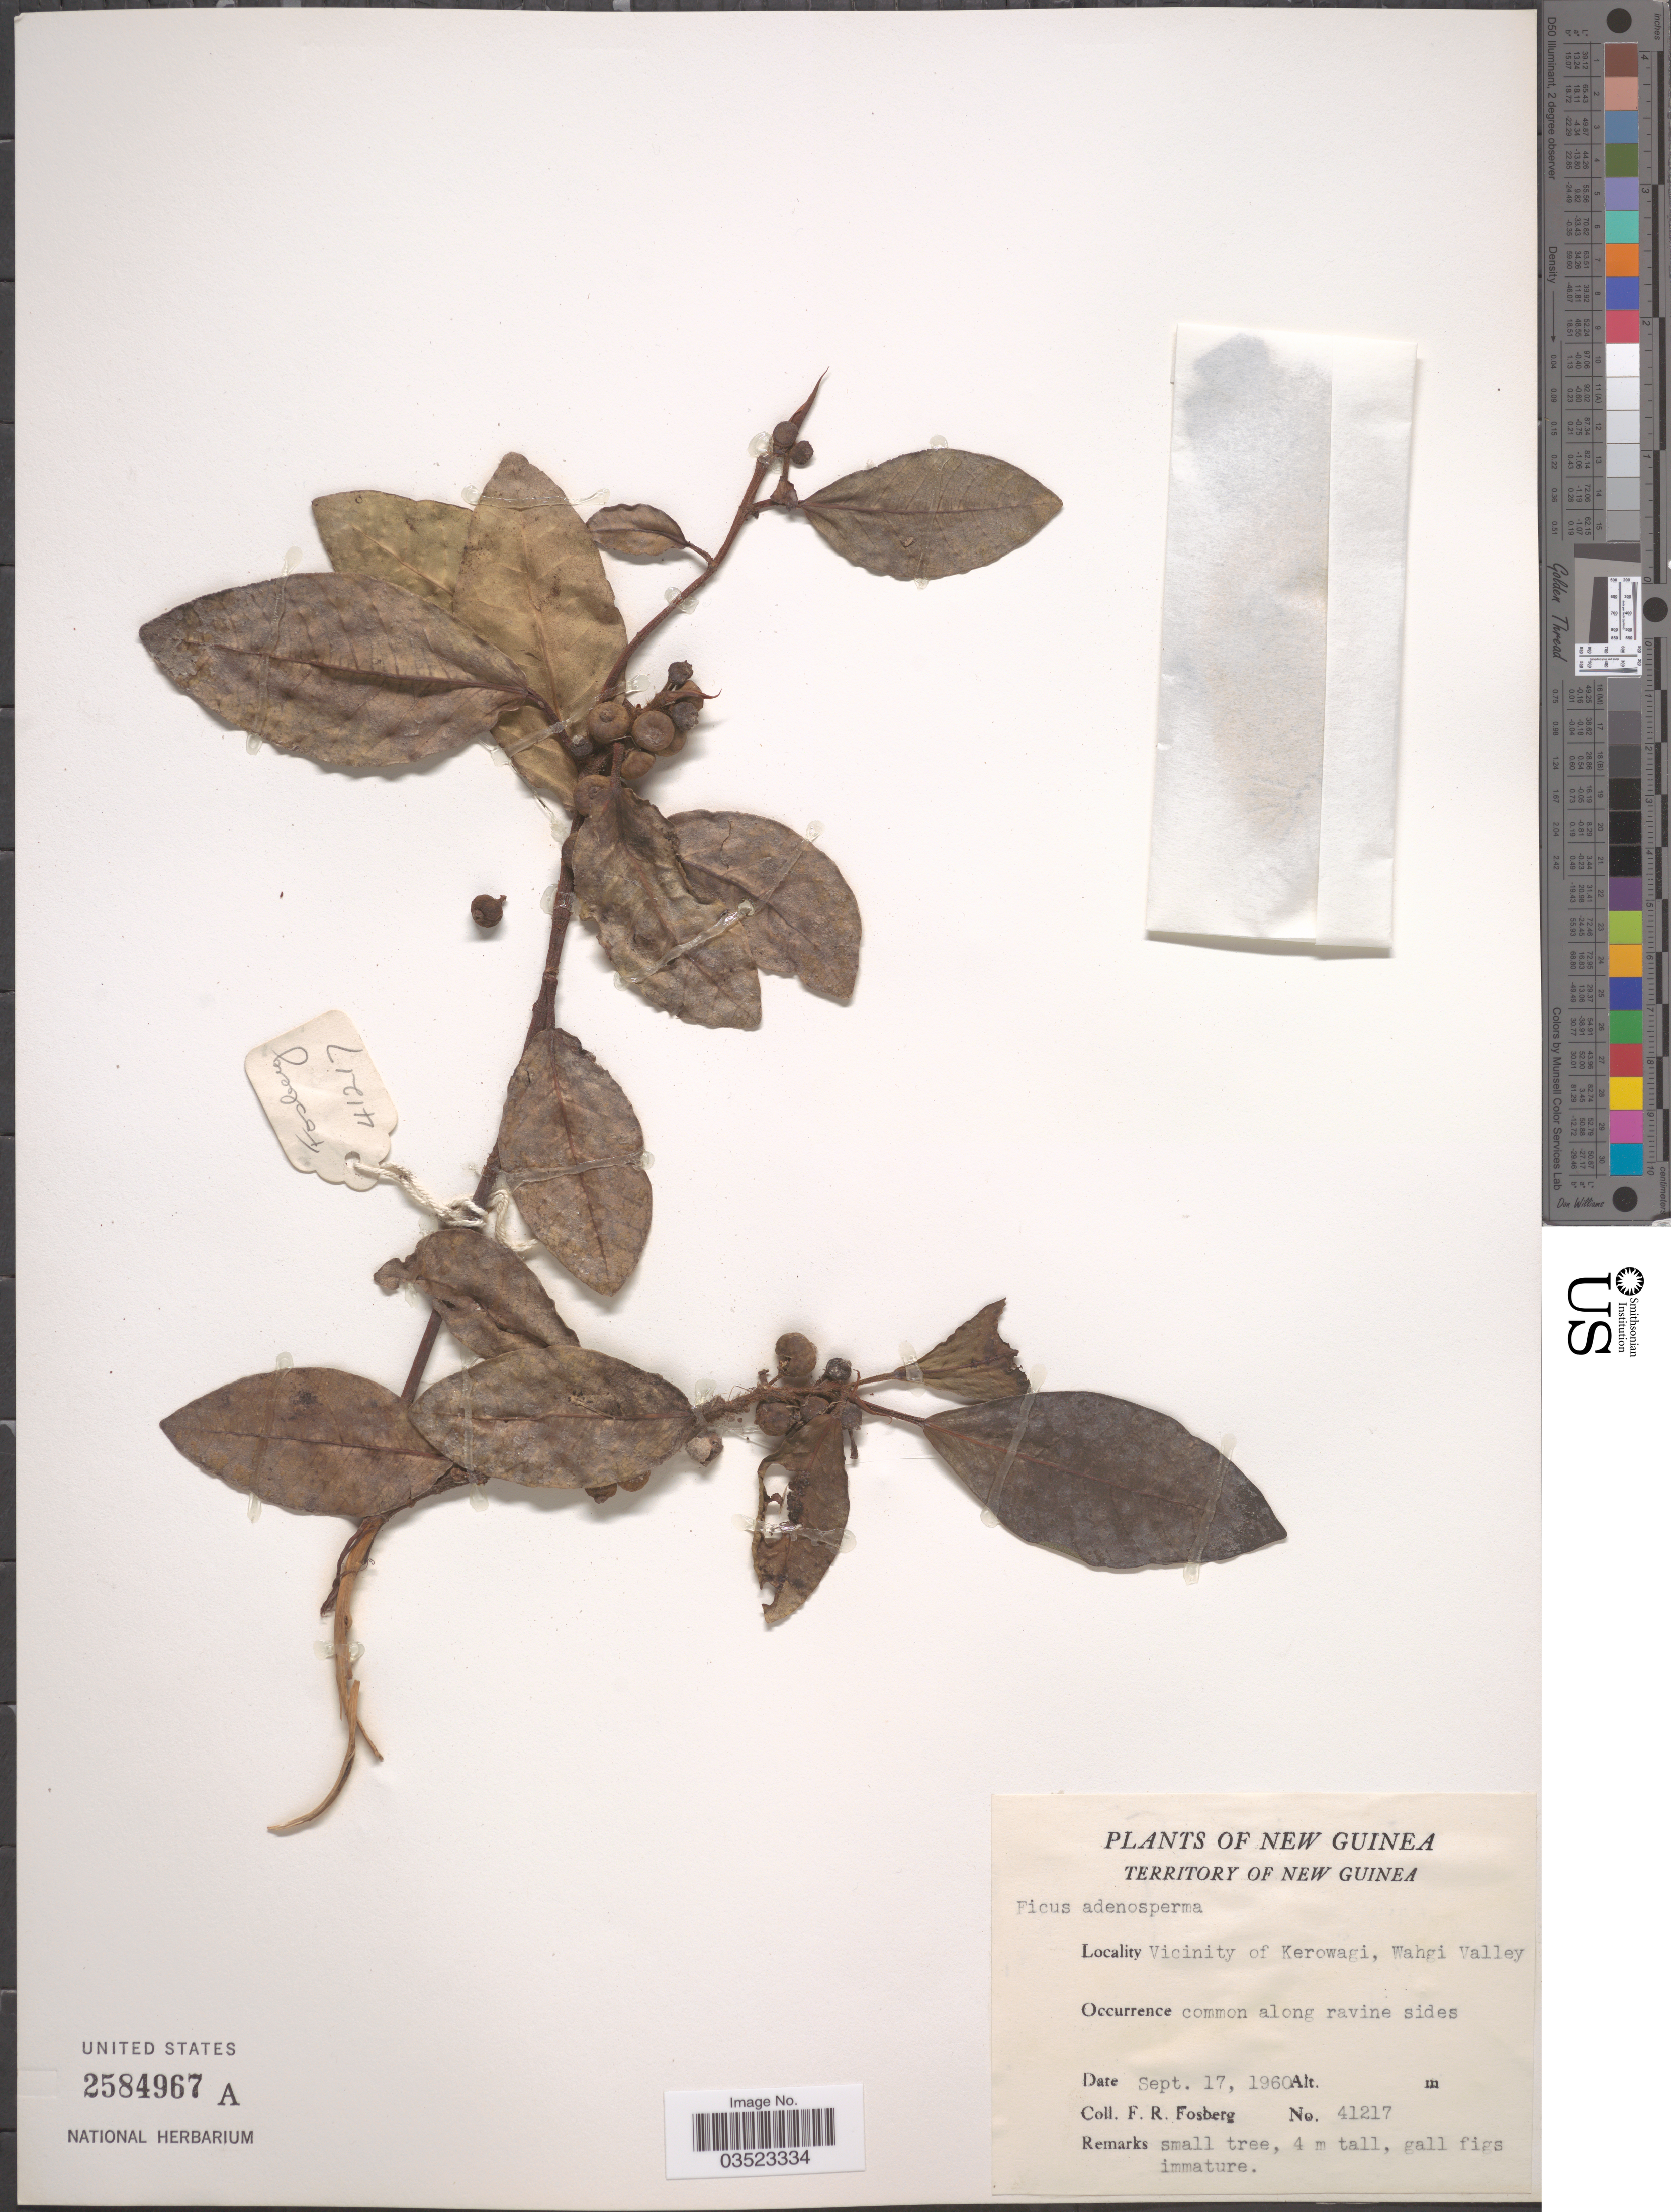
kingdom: Plantae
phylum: Tracheophyta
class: Magnoliopsida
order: Rosales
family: Moraceae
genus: Ficus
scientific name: Ficus adenosperma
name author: Miq.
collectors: F. R. Fosberg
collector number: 41217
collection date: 1960-09-17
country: Papua New Guinea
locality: New Guinea. Territory of New Guinea. Vicinity of Kerowagi, Wahgi Valley.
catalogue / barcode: US 2584967A